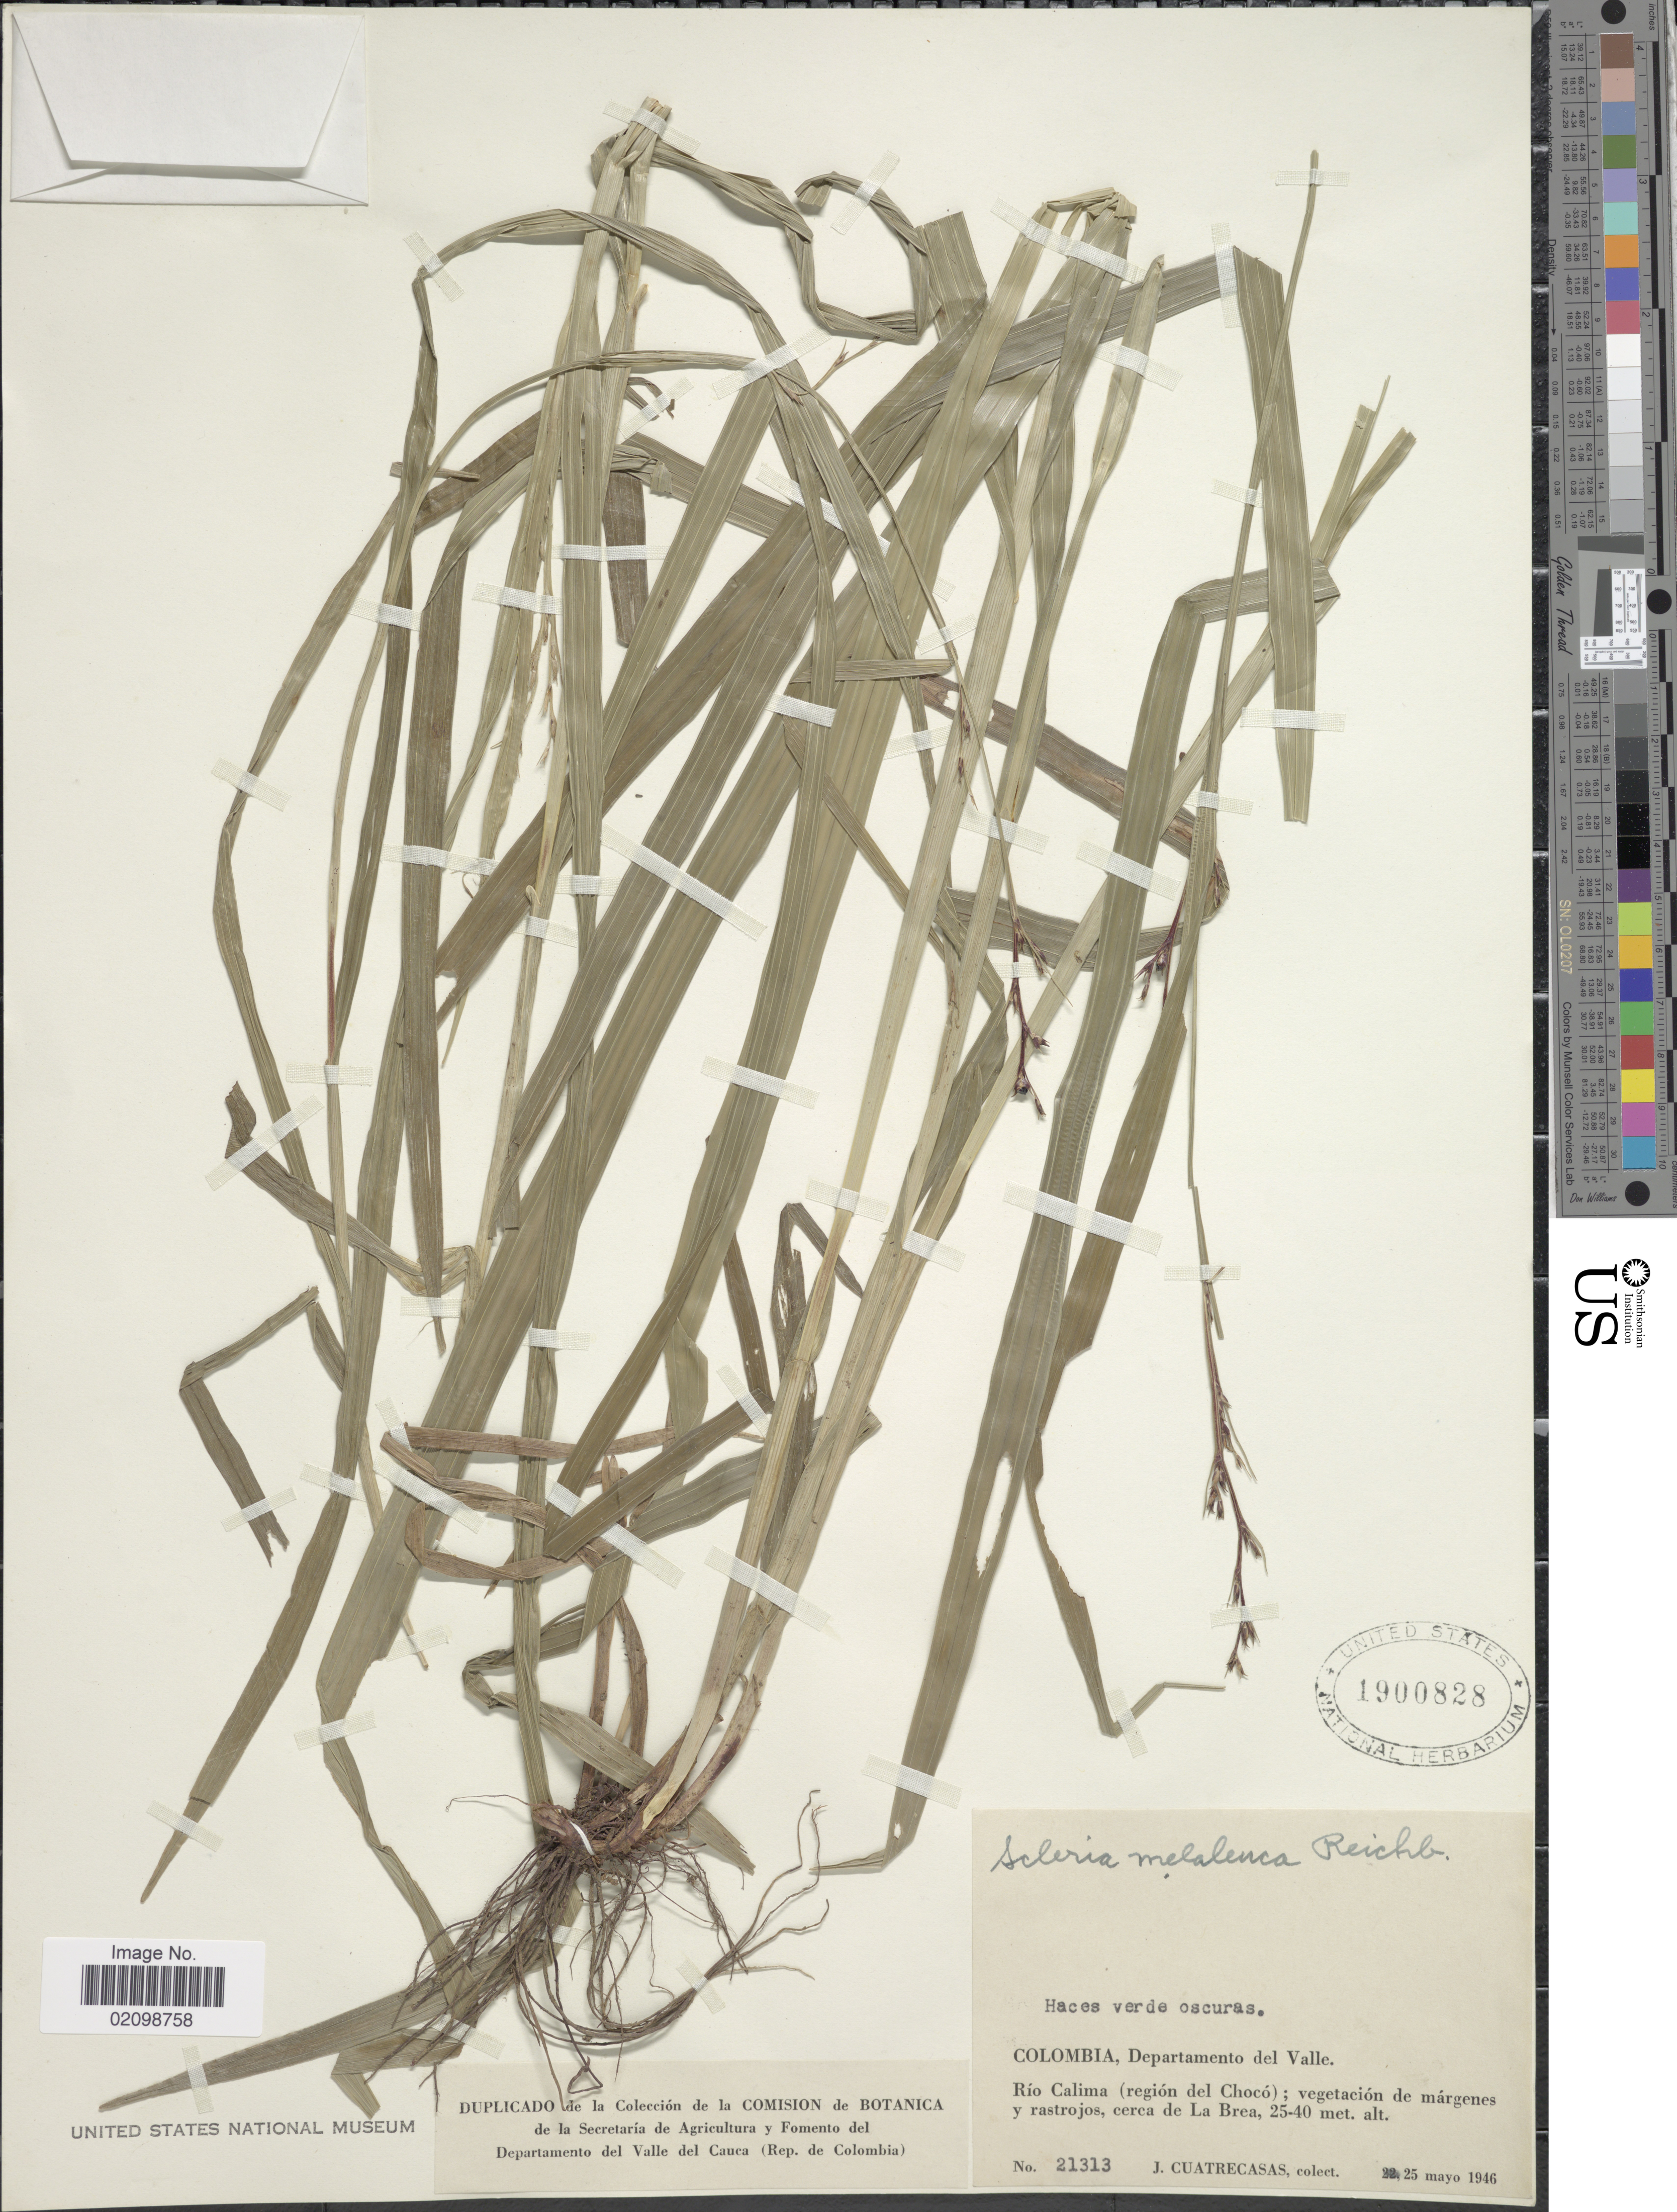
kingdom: Plantae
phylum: Tracheophyta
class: Liliopsida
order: Poales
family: Cyperaceae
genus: Scleria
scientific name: Scleria gaertneri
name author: Raddi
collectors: J. Cuatrecasas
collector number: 21313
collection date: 1946-05-25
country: Colombia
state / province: Valle del Cauca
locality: Colombia, Departamento del Valle. Rio Calima (region del Choco); vegetacion de margenes y rastrojos, cerca de La Brea.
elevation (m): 25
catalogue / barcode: US 1900828